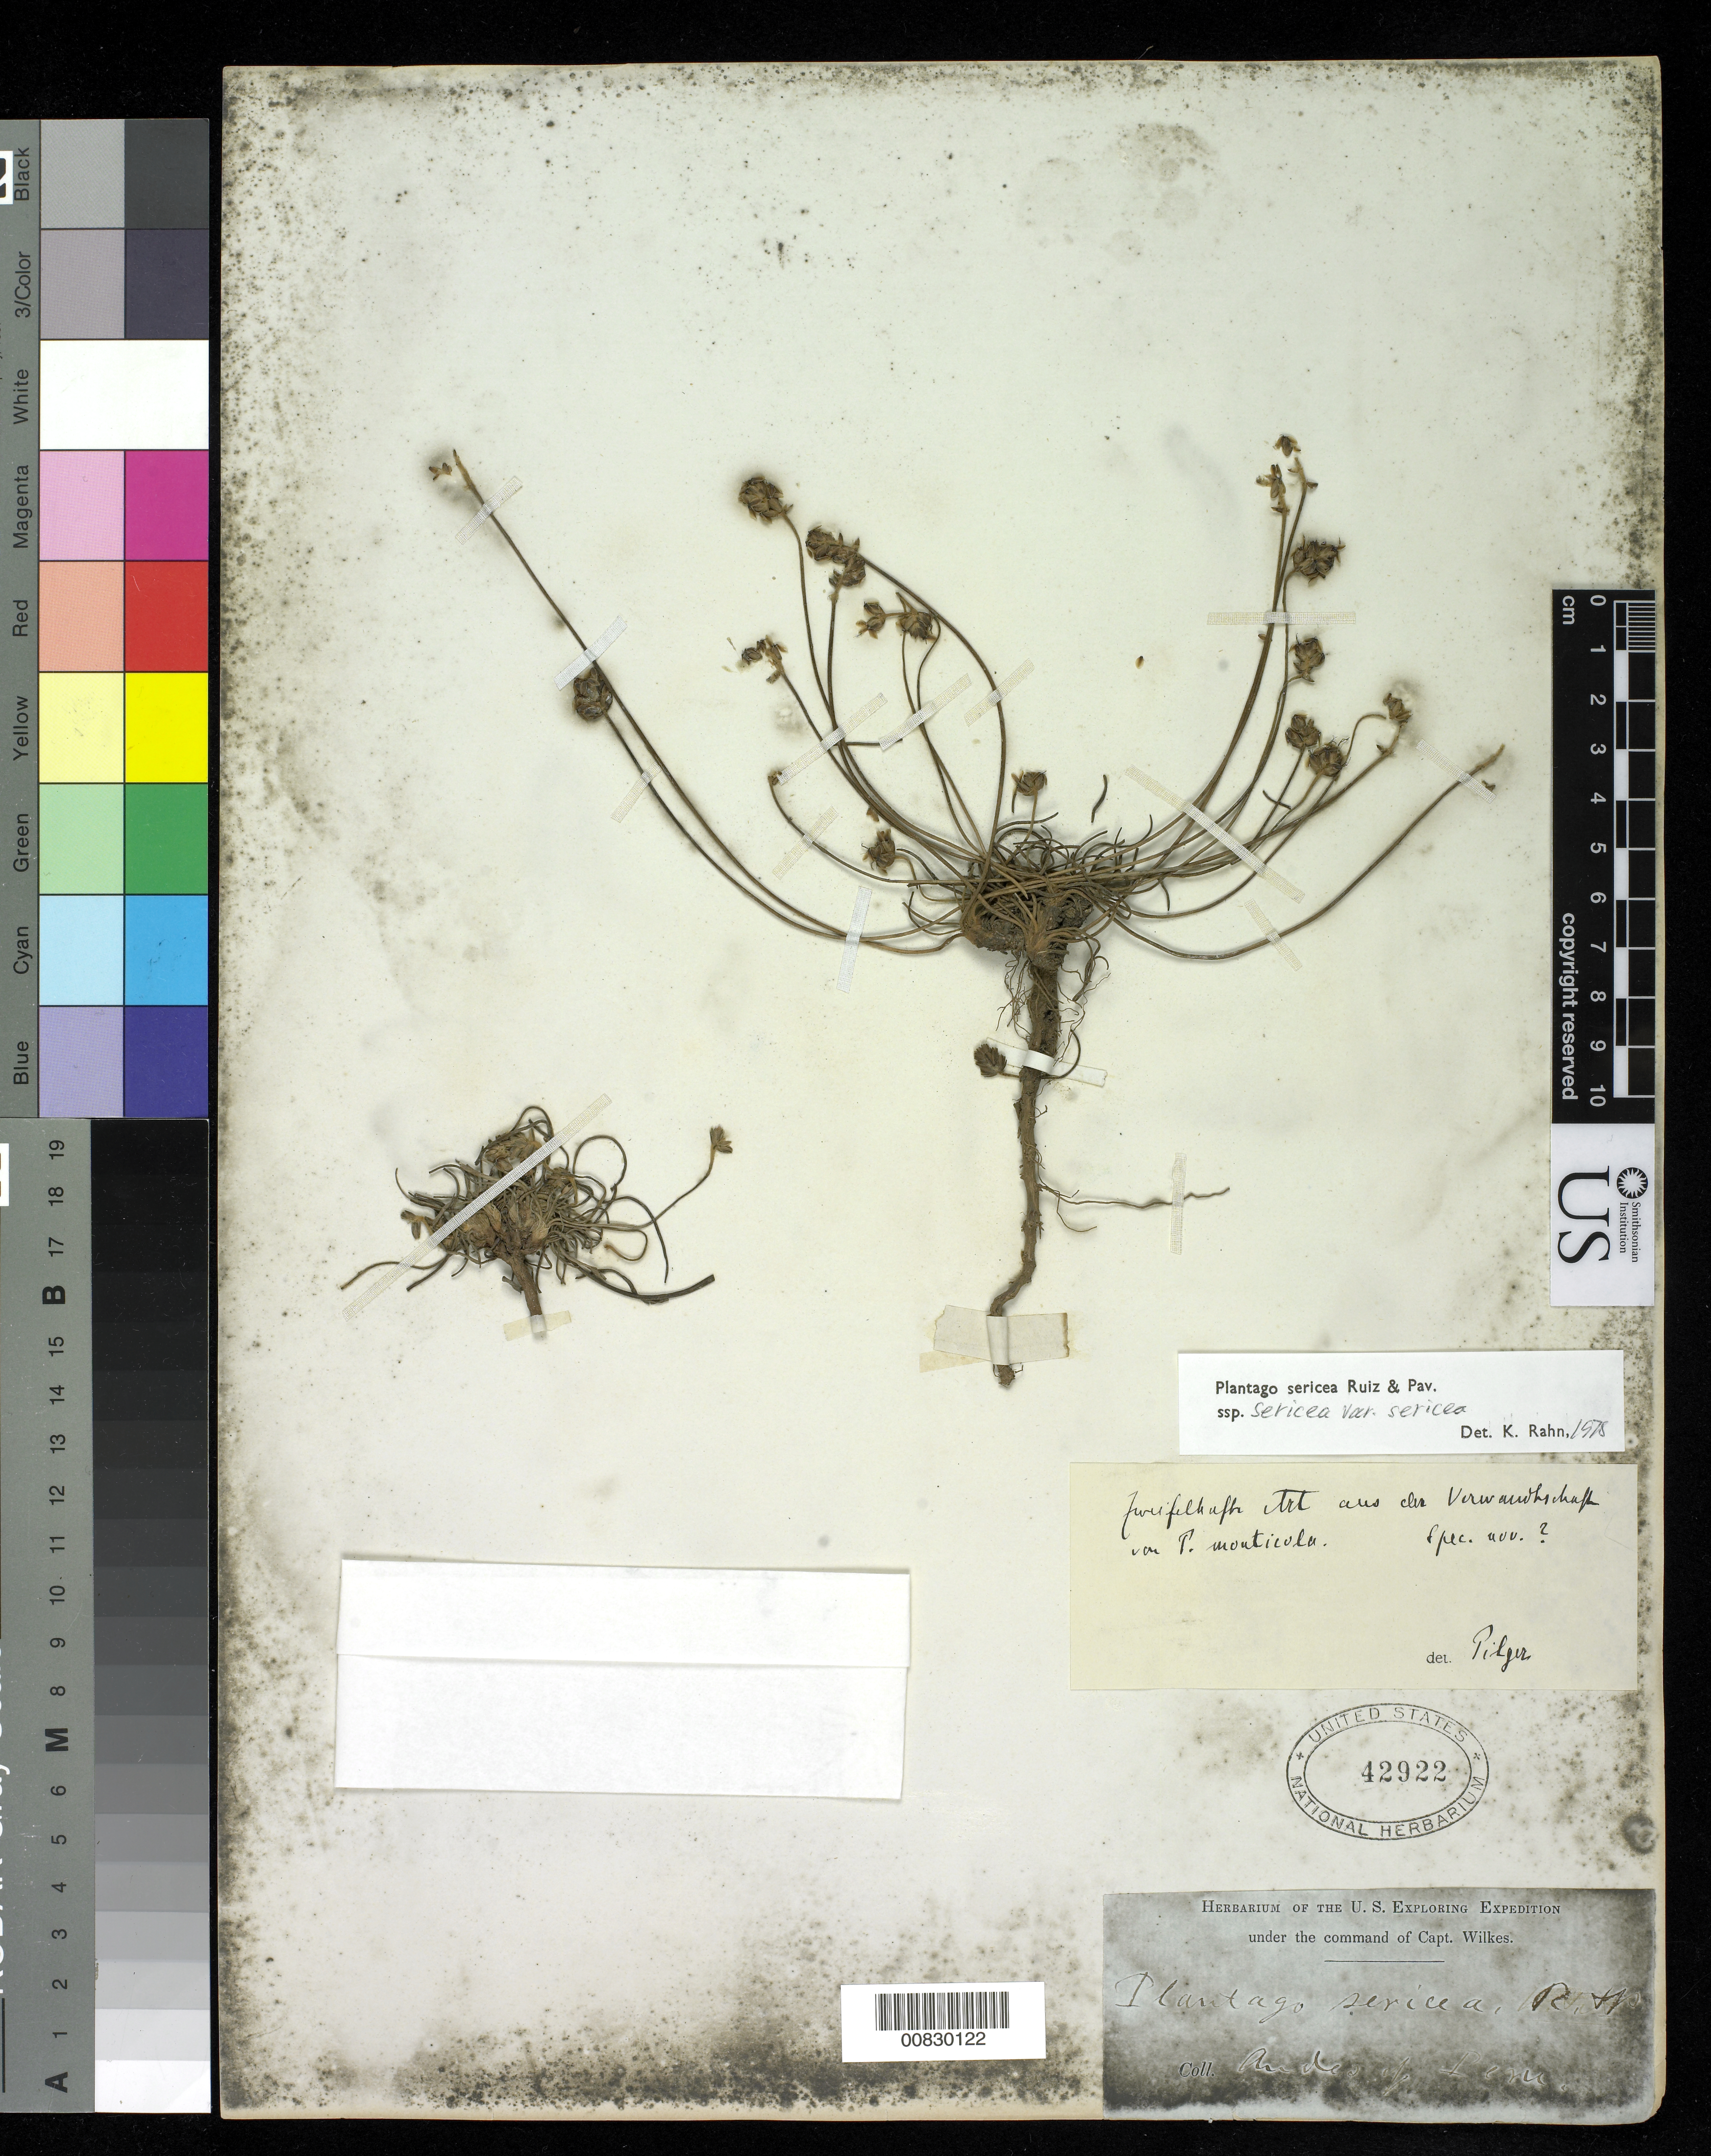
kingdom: Plantae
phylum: Tracheophyta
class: Magnoliopsida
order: Lamiales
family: Plantaginaceae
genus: Plantago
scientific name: Plantago sericea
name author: Ruiz & Pav.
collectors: Wilkes Explor. Exped.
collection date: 1838/1842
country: Peru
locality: Andes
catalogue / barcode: US 42922